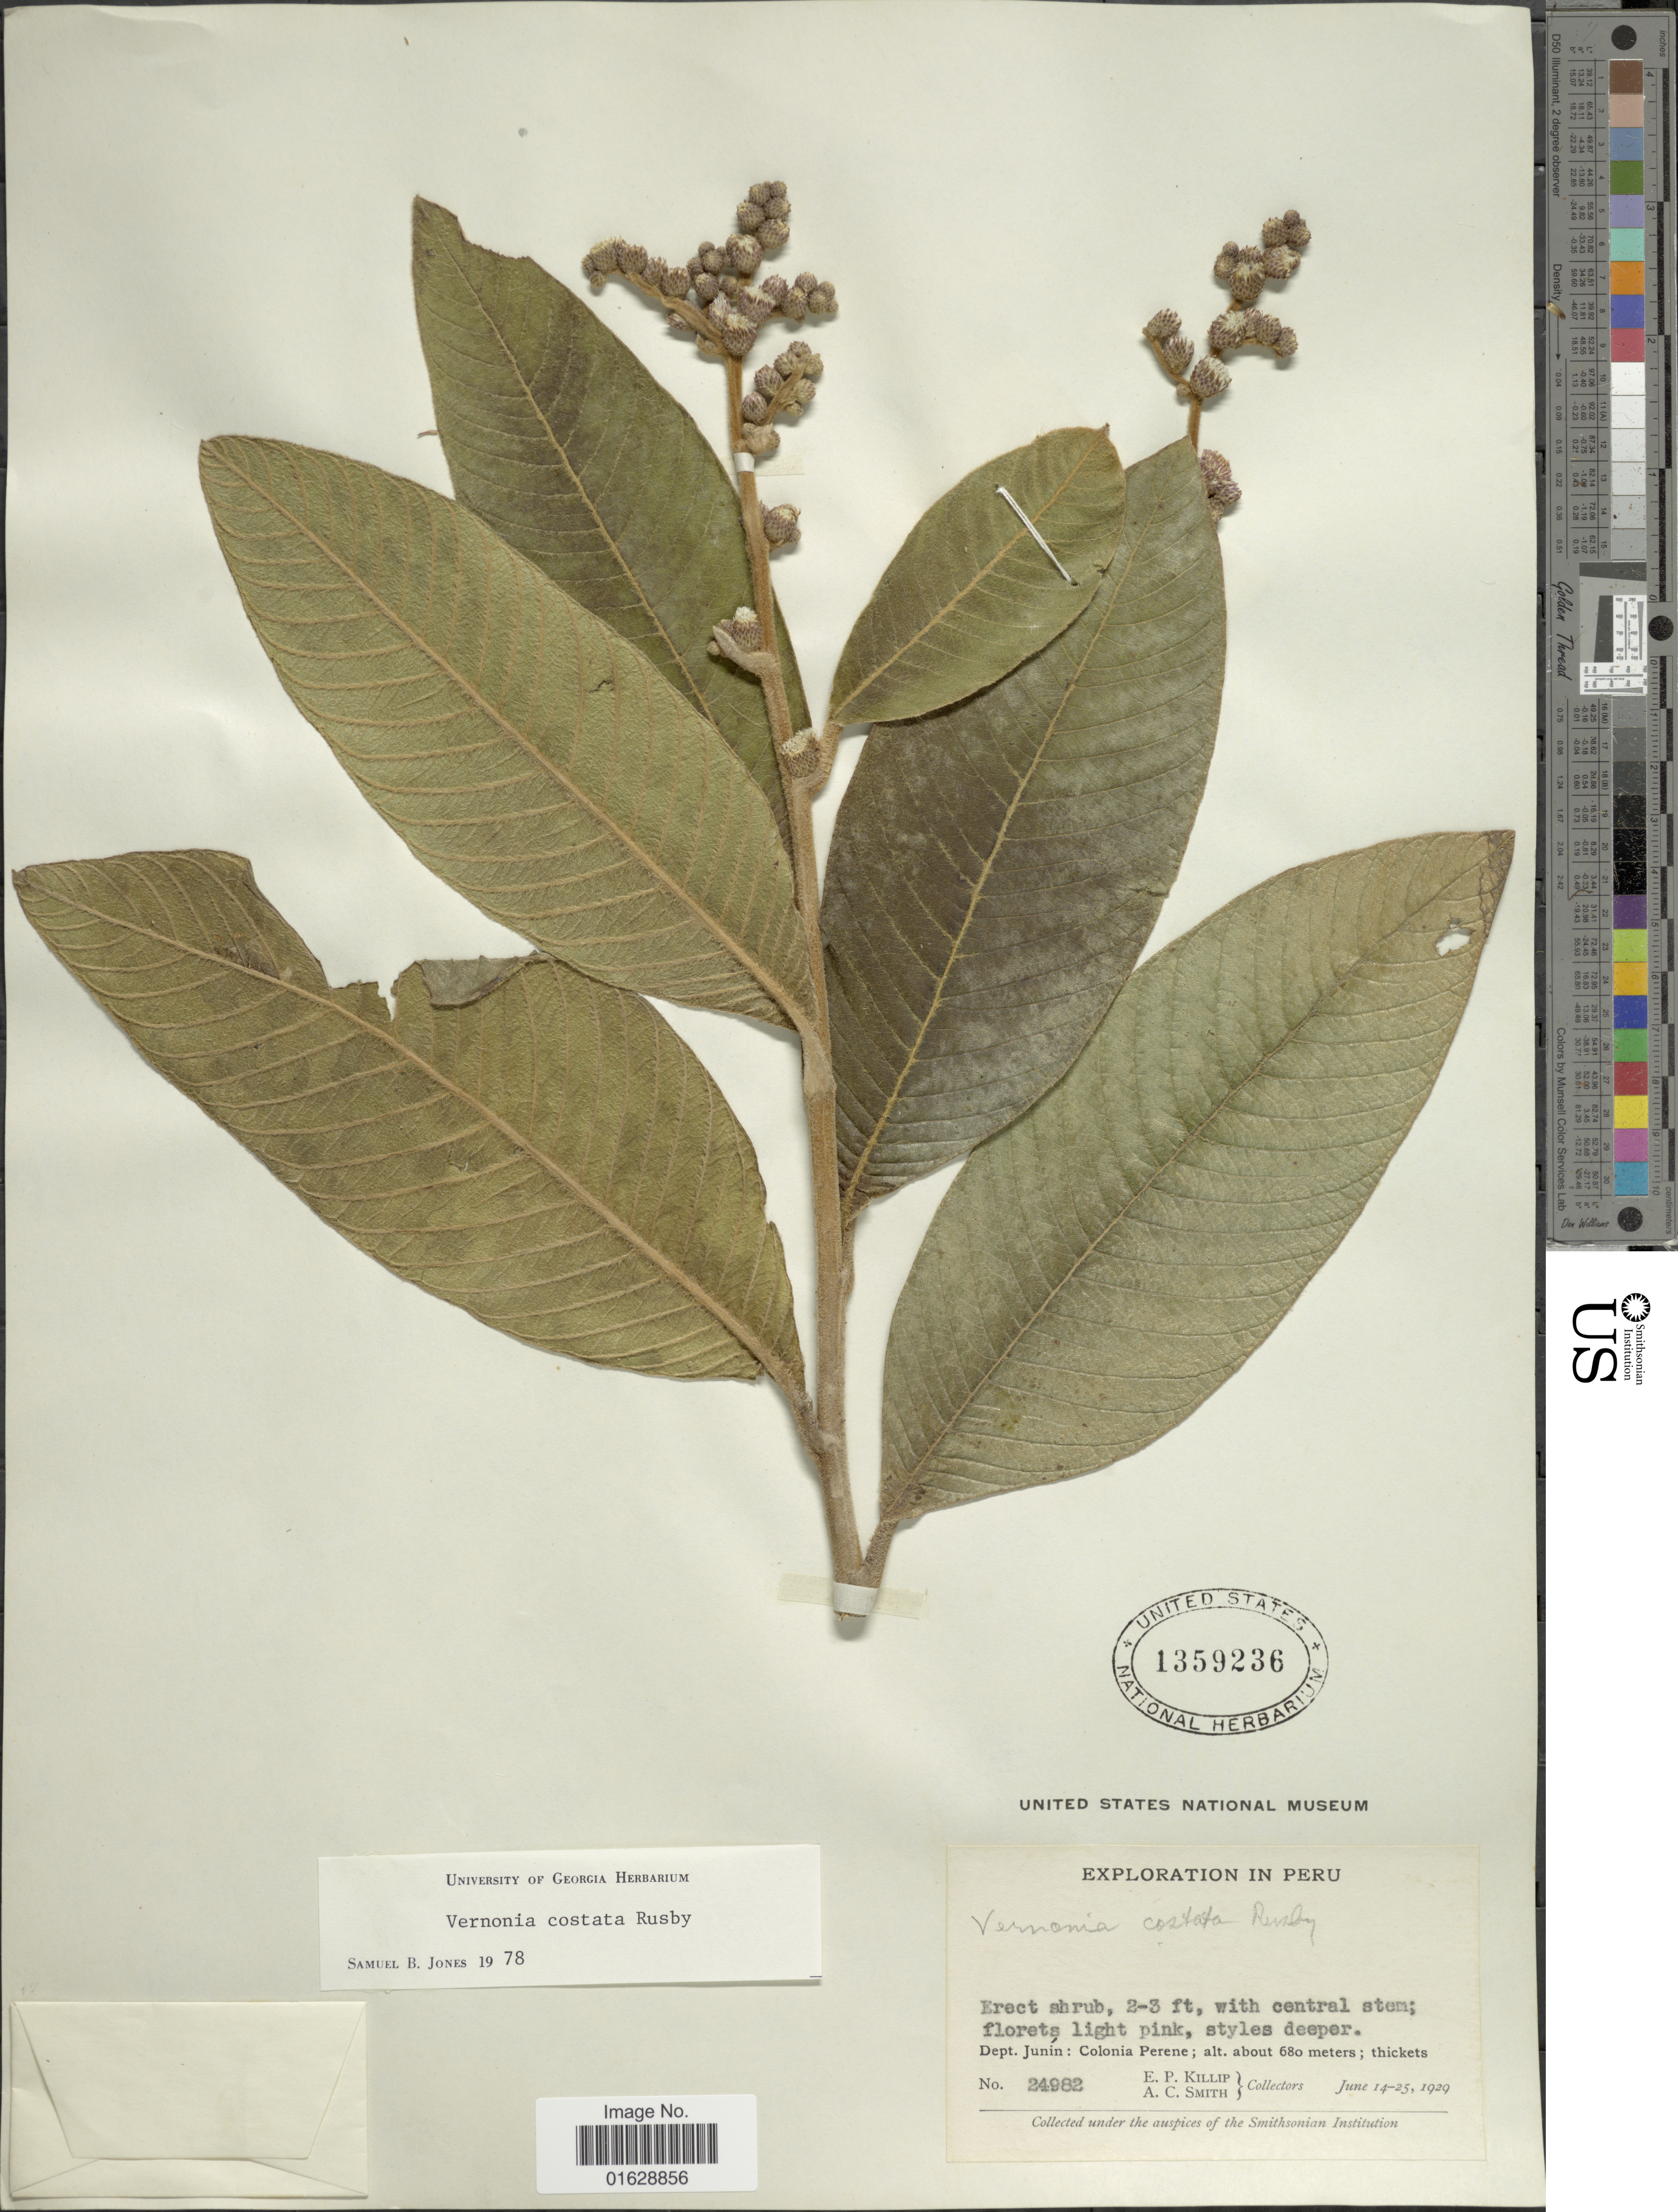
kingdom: Plantae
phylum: Tracheophyta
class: Magnoliopsida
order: Asterales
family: Asteraceae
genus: Lepidaploa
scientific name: Lepidaploa costata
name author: (Rusby) H. Rob.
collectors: E. P. Killip & A. C. Smith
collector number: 24982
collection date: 1929-06-14/1929-06-25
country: Peru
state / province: Junín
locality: Colonia Perene.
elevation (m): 680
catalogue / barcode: US 1359236